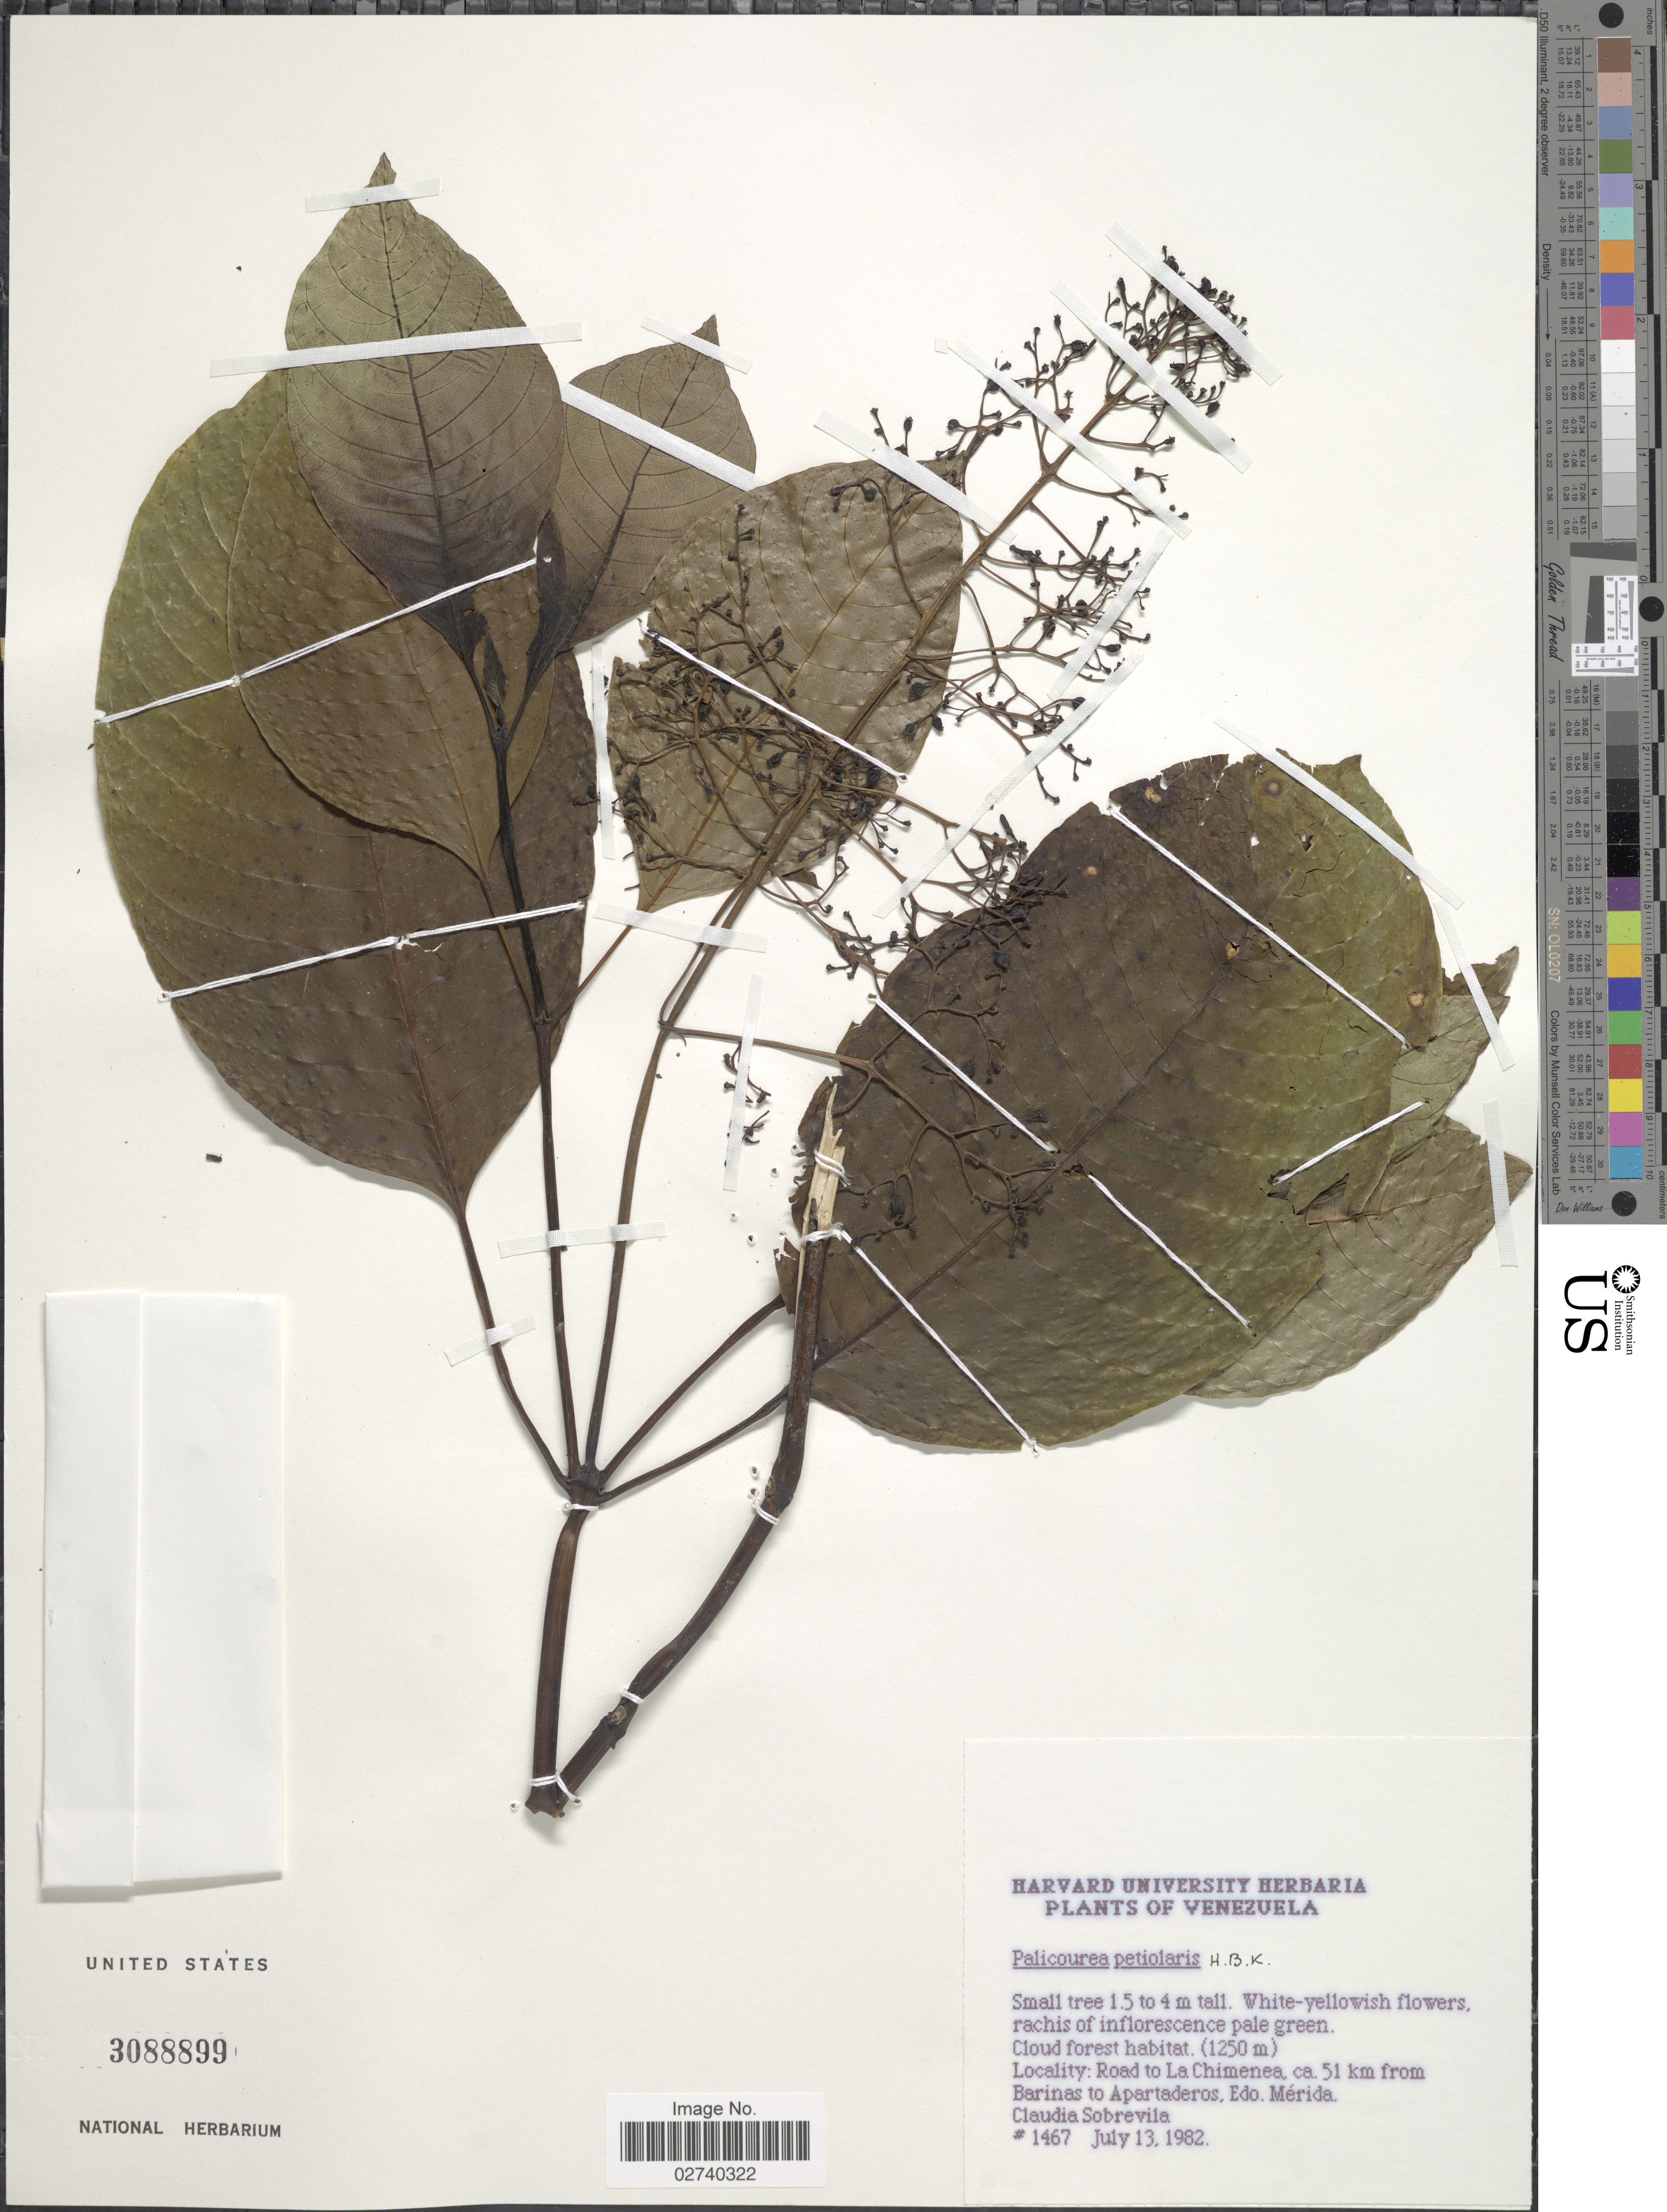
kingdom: Plantae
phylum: Tracheophyta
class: Magnoliopsida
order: Gentianales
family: Rubiaceae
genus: Palicourea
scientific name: Palicourea petiolaris Kunth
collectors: C. Sobrevila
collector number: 1467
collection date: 1982-07-13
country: Venezuela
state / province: Mérida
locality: Road to La Chimenea, ca. 51 km from Barinas to Apartaderos.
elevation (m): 1250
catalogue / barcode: US 3088899